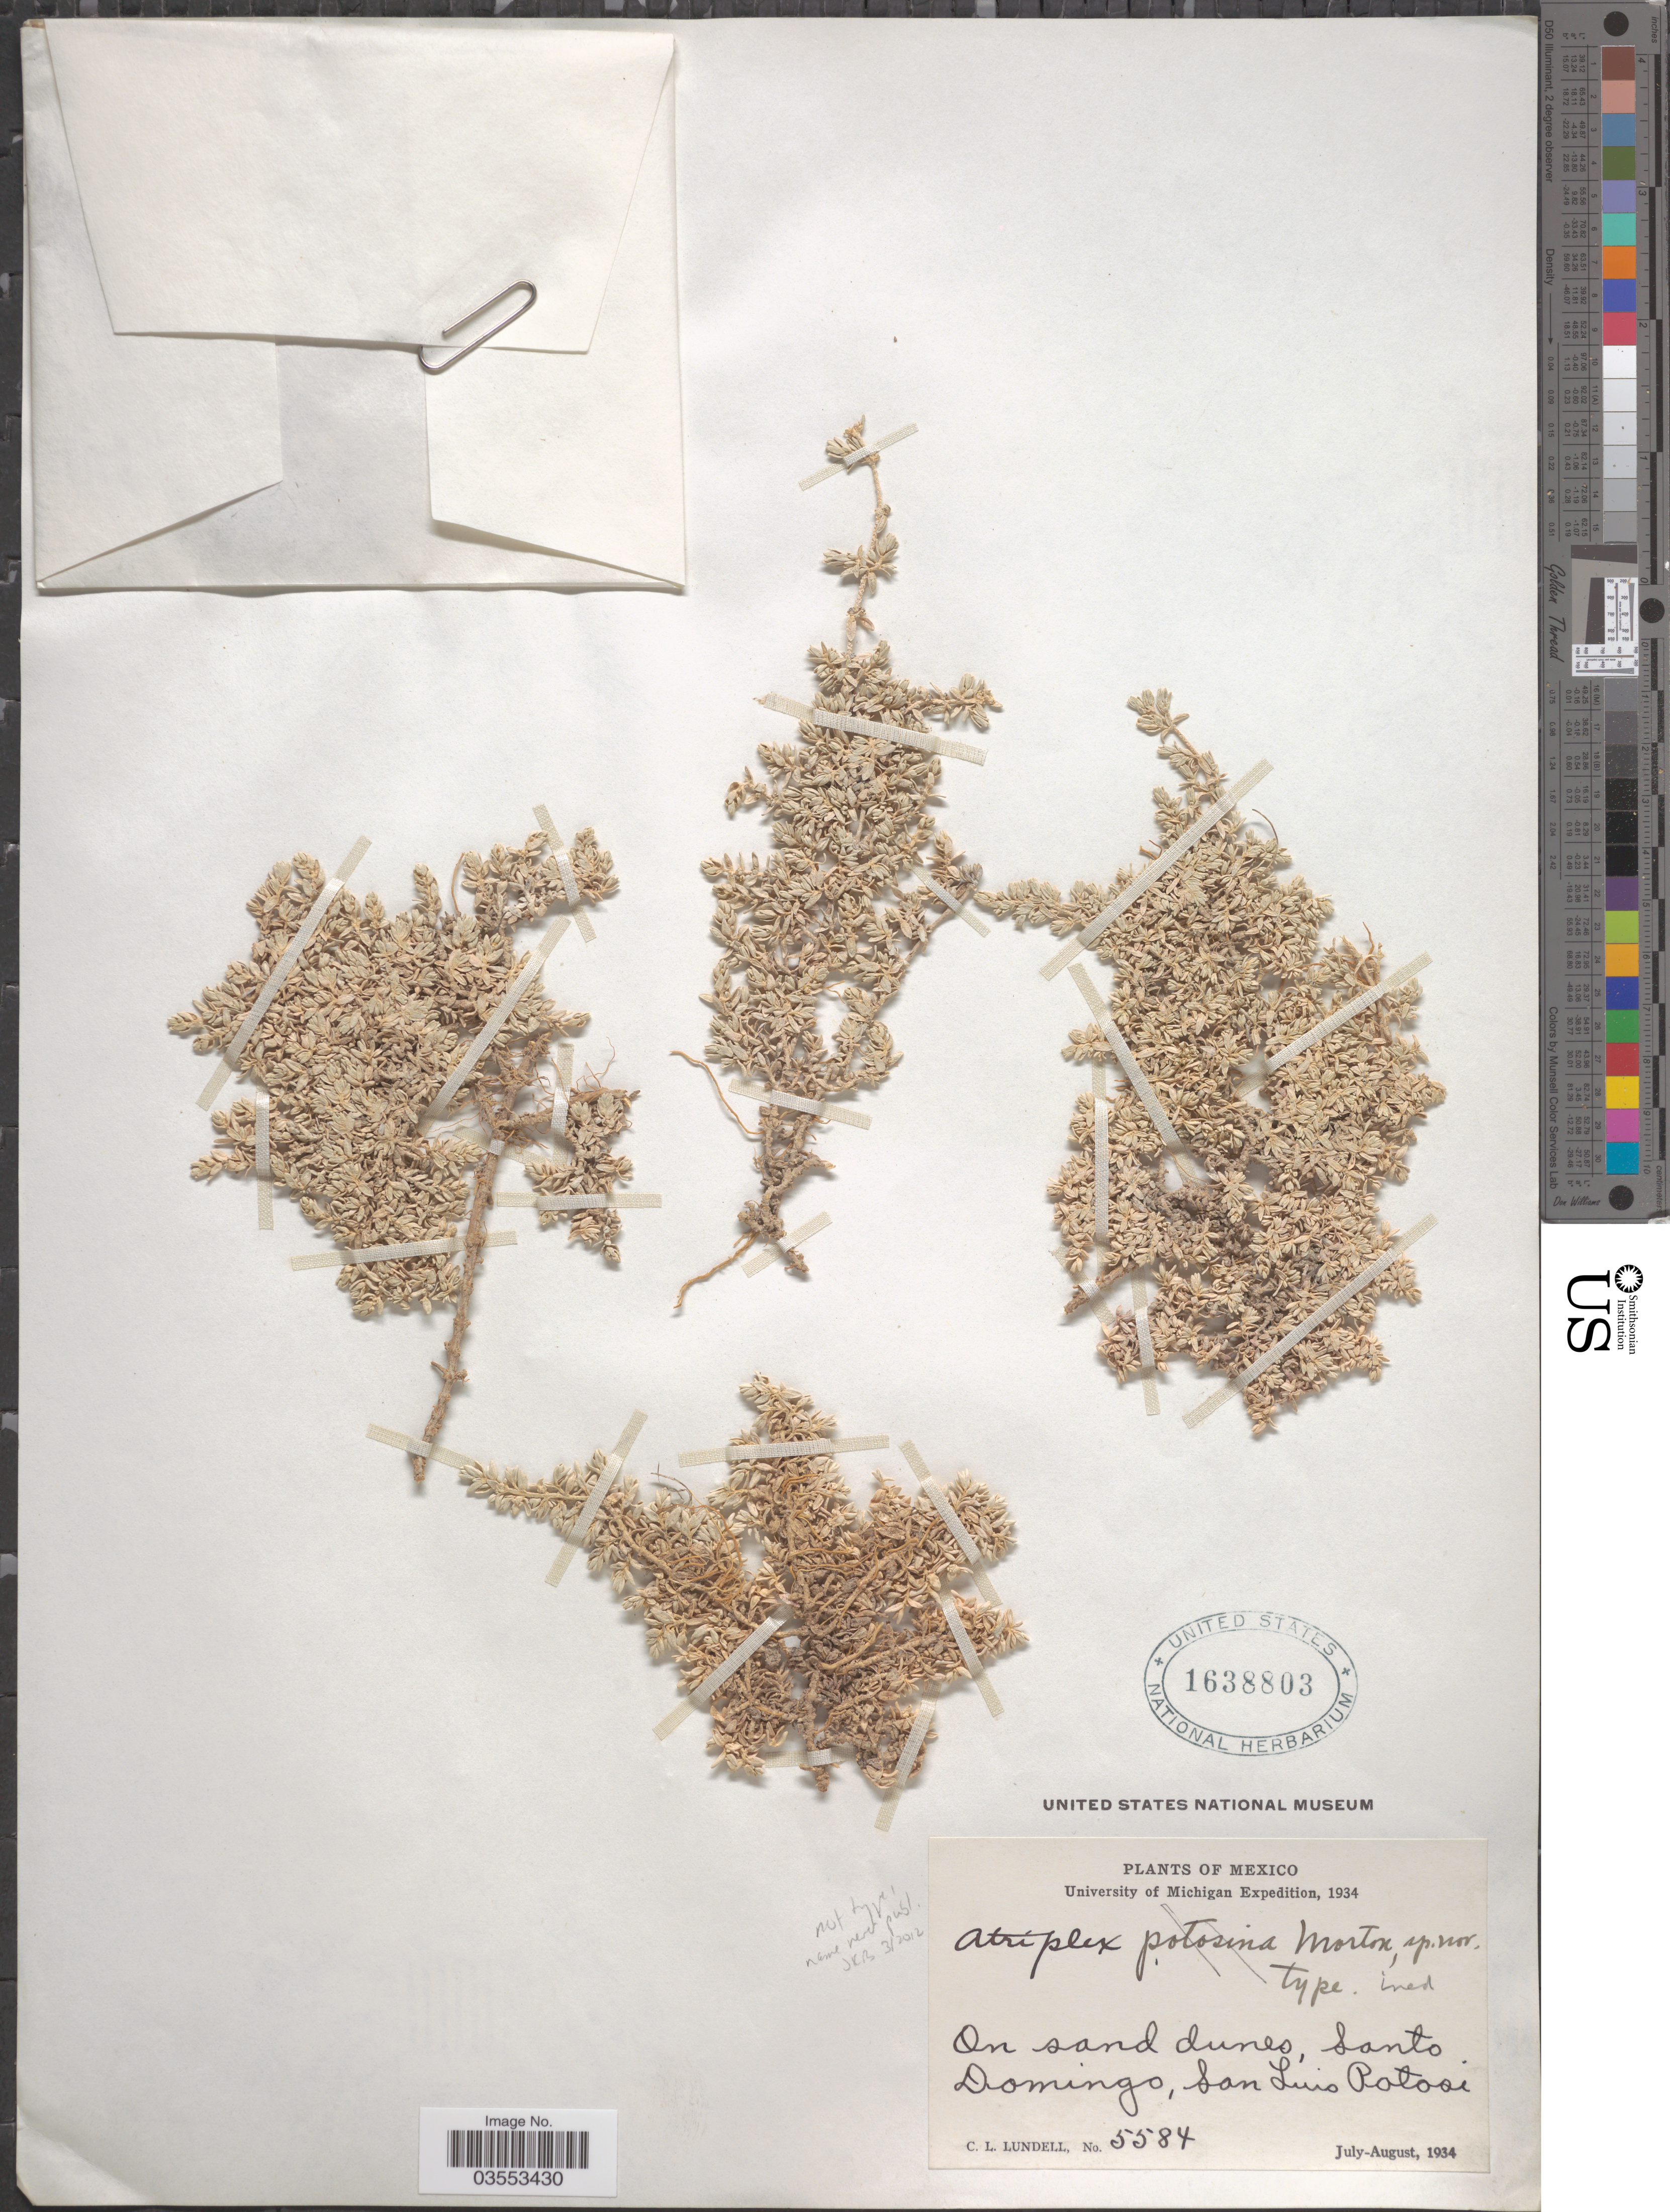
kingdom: Plantae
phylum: Tracheophyta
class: Magnoliopsida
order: Caryophyllales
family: Amaranthaceae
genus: Atriplex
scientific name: Atriplex reptans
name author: I.M. Johnst.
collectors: C. L. Lundell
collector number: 5584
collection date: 1934-07/1934-08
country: Mexico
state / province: San Luis Potosí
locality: Santo Domingo.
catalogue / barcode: US 1638803